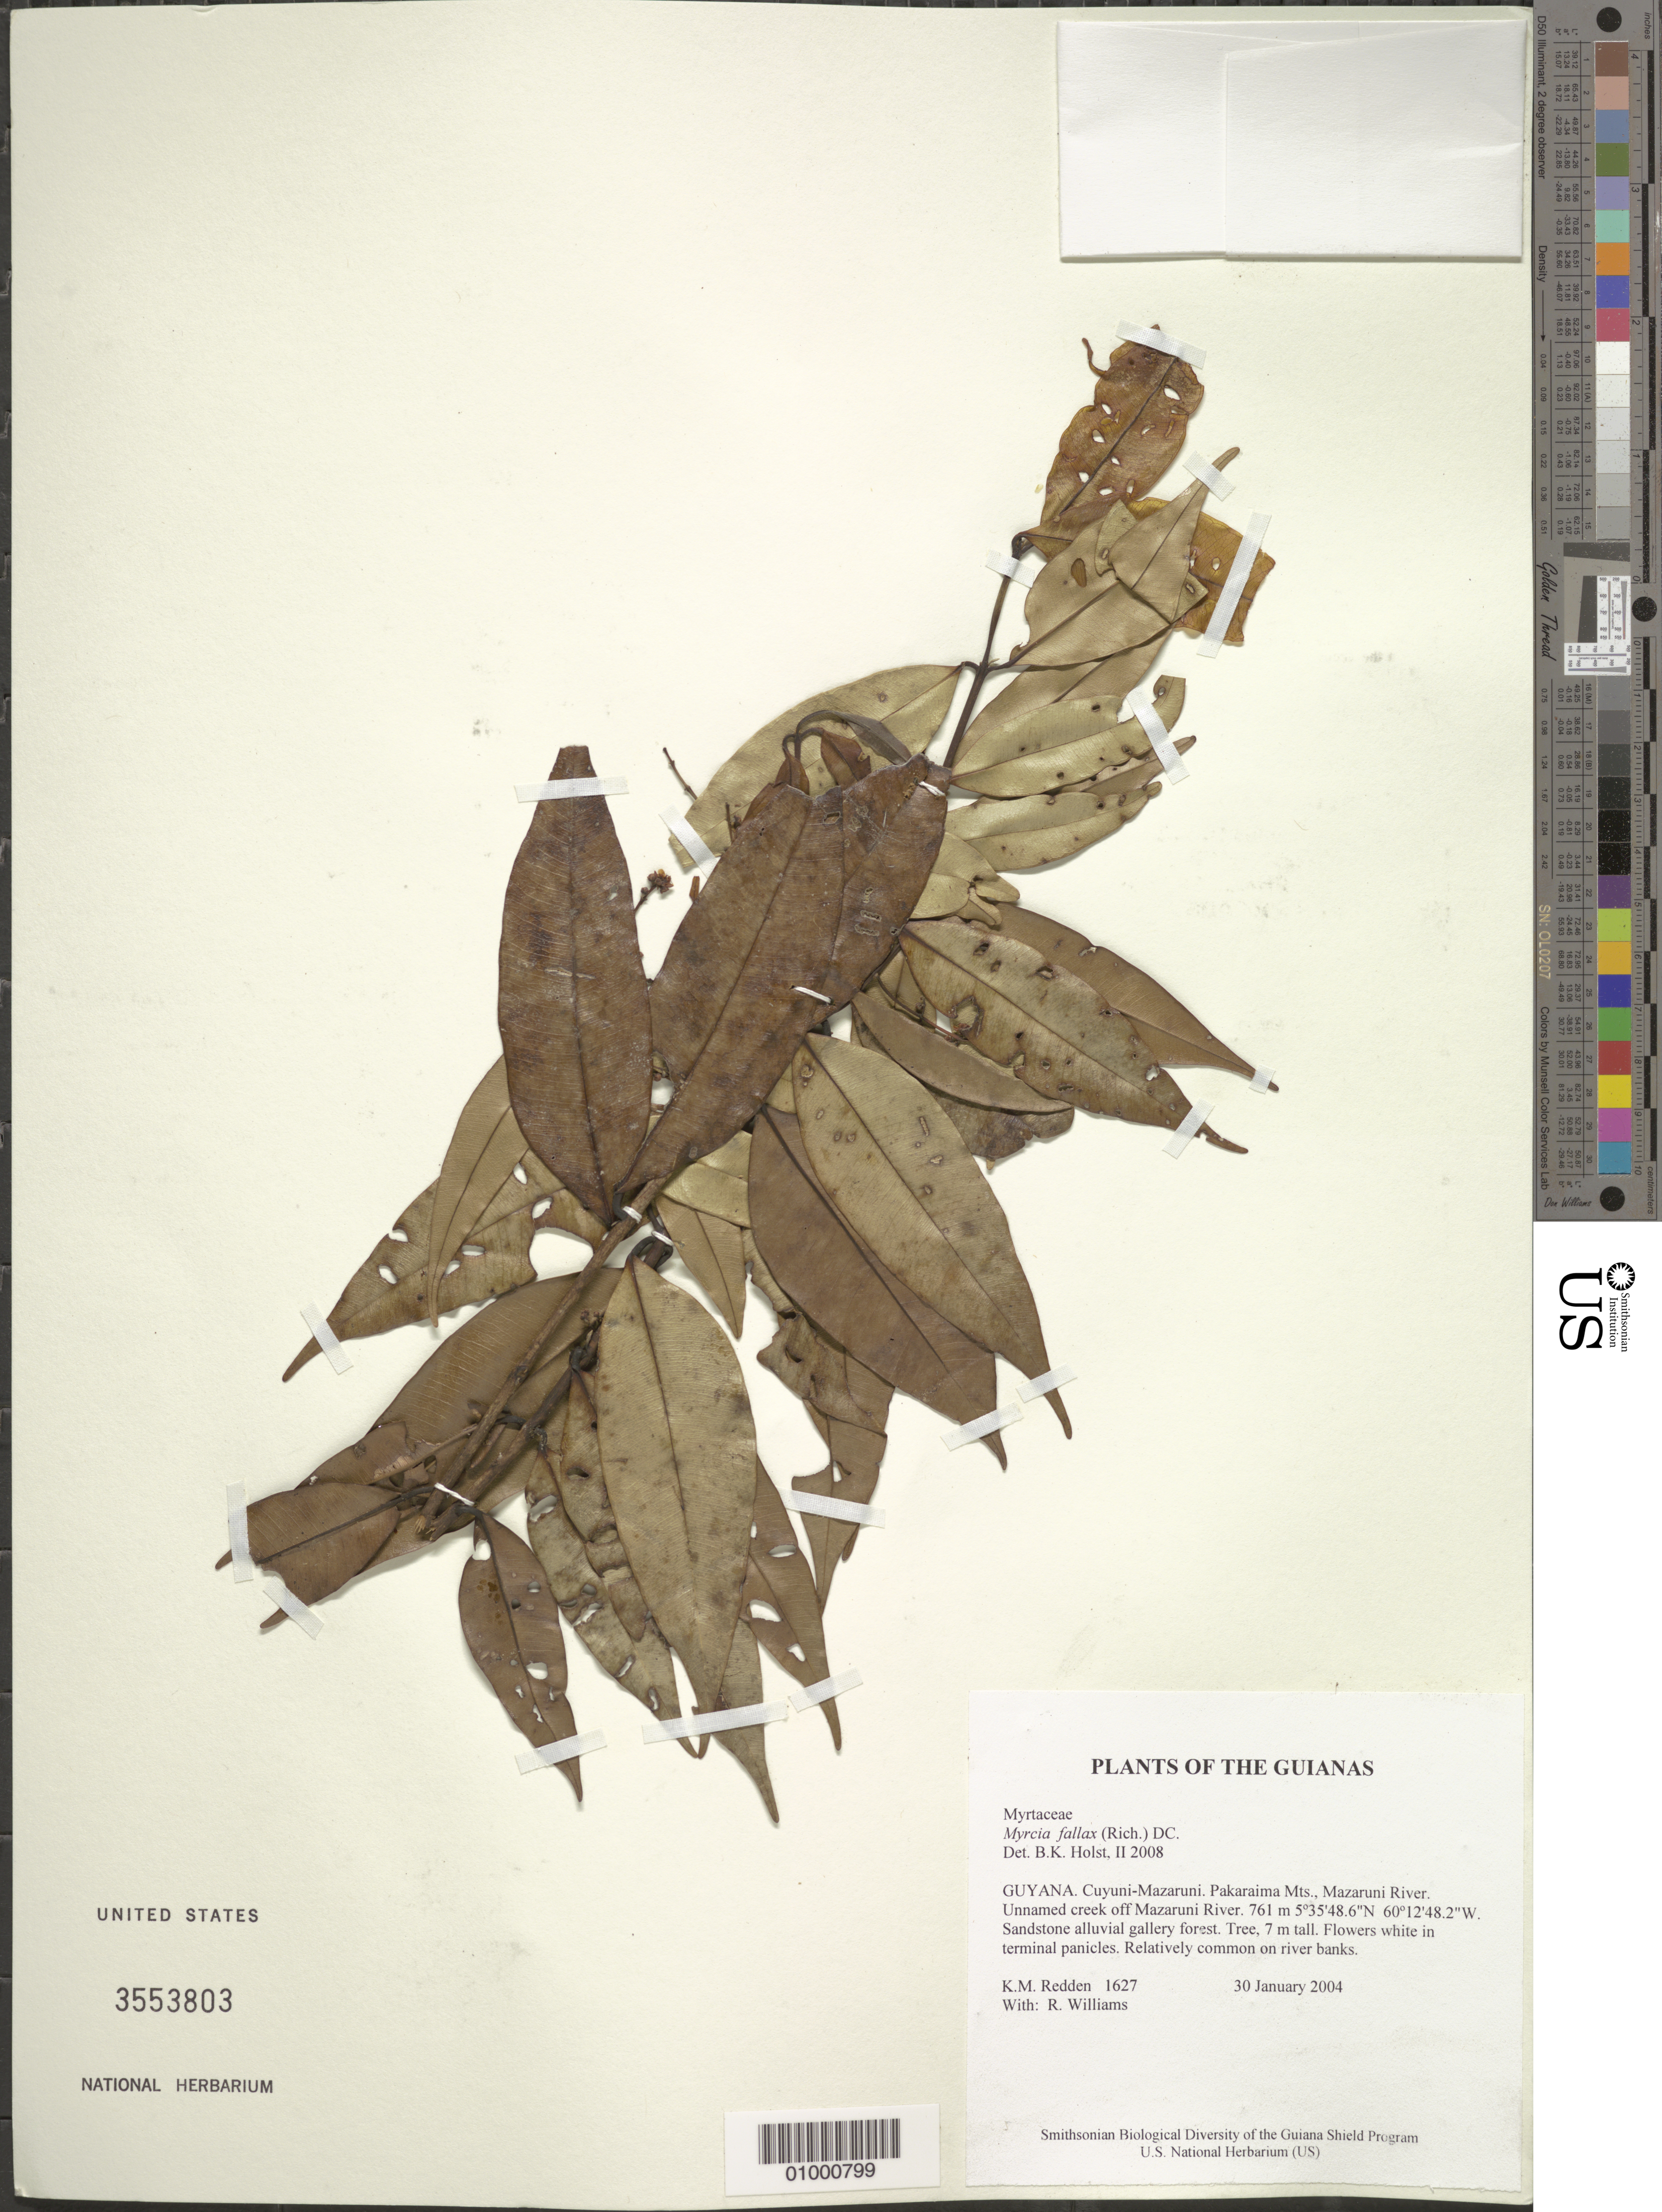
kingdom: Plantae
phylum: Tracheophyta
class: Magnoliopsida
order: Myrtales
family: Myrtaceae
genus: Myrcia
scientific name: Myrcia fallax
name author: (Rich.) DC.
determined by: Holst, Bruce K.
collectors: K. M. Redden & R. Williams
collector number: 1627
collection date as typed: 30 January 2004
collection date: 2004-01-30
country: Guyana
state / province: Cuyuni-Mazaruni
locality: Pakaraima Mts., Mazaruni River. Unnamed creek off Mazaruni River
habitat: Sandstone alluvial gallery forest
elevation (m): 761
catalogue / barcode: US 3553803